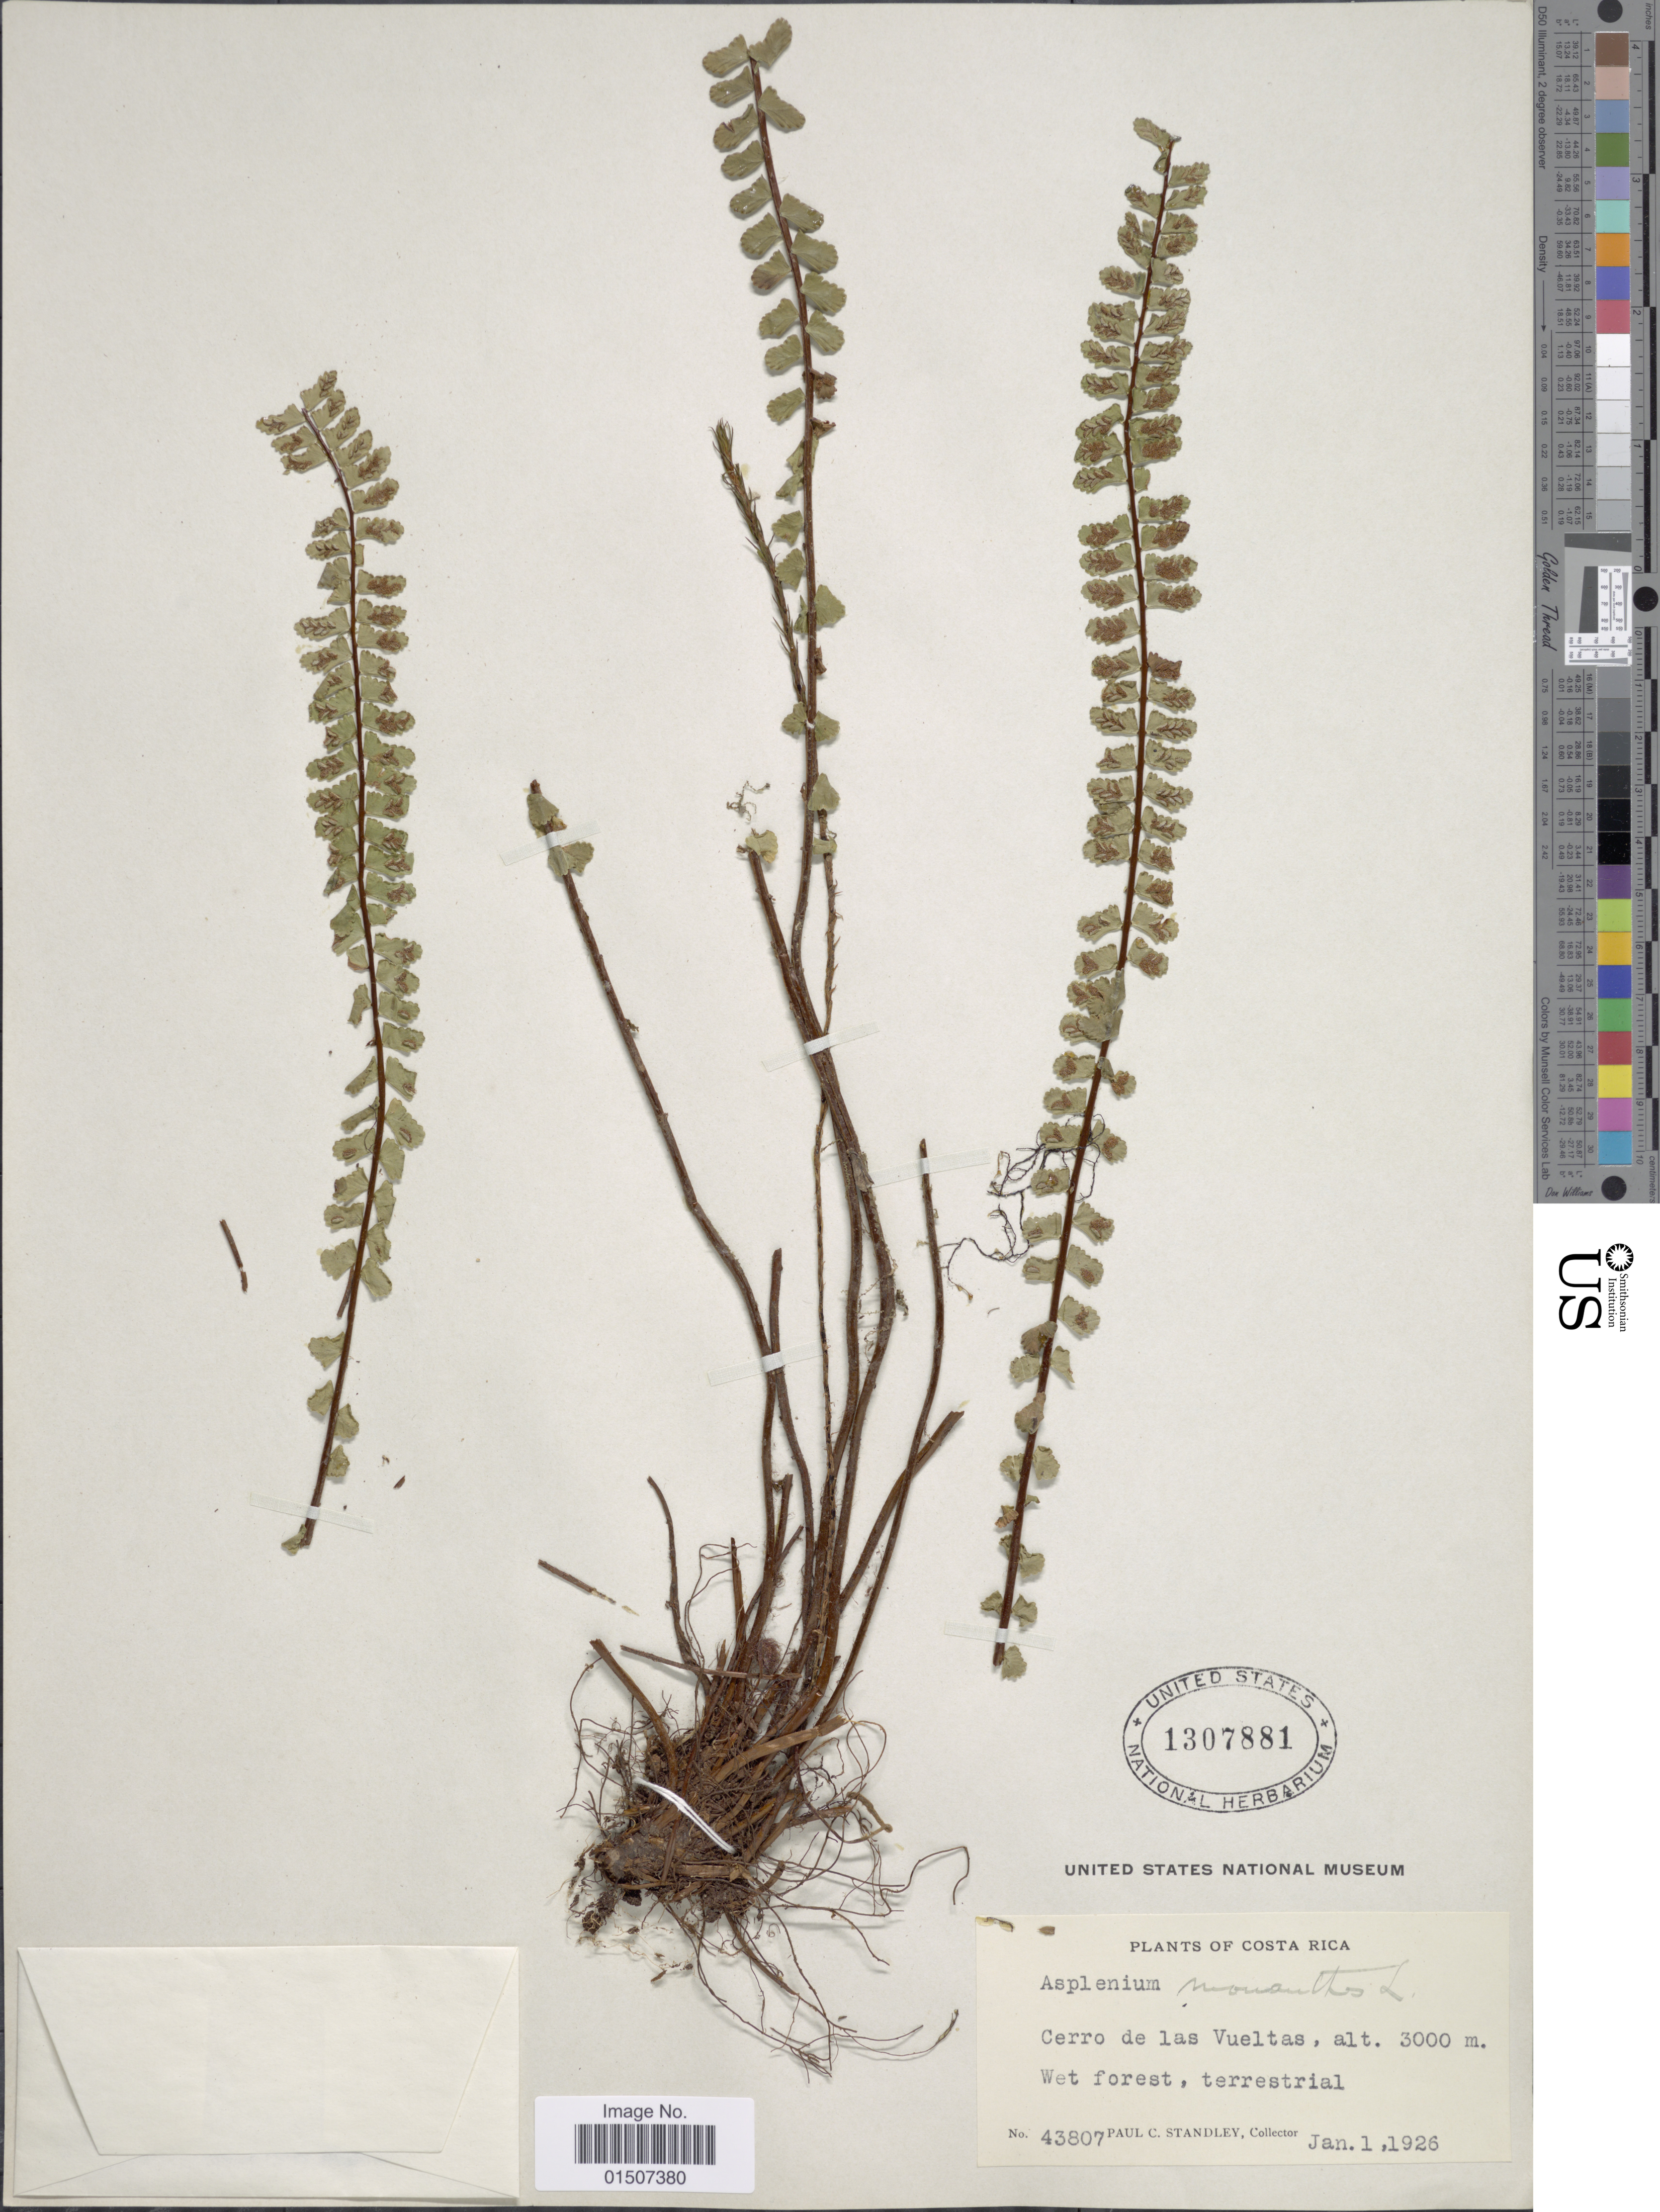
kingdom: Plantae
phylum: Tracheophyta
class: Polypodiopsida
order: Polypodiales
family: Aspleniaceae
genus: Asplenium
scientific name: Asplenium polyphyllum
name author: Bertol.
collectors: P. C. Standley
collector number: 43807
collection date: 1926-01-01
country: Costa Rica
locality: Cerro de las Vueltas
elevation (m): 3000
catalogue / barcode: US 1307881